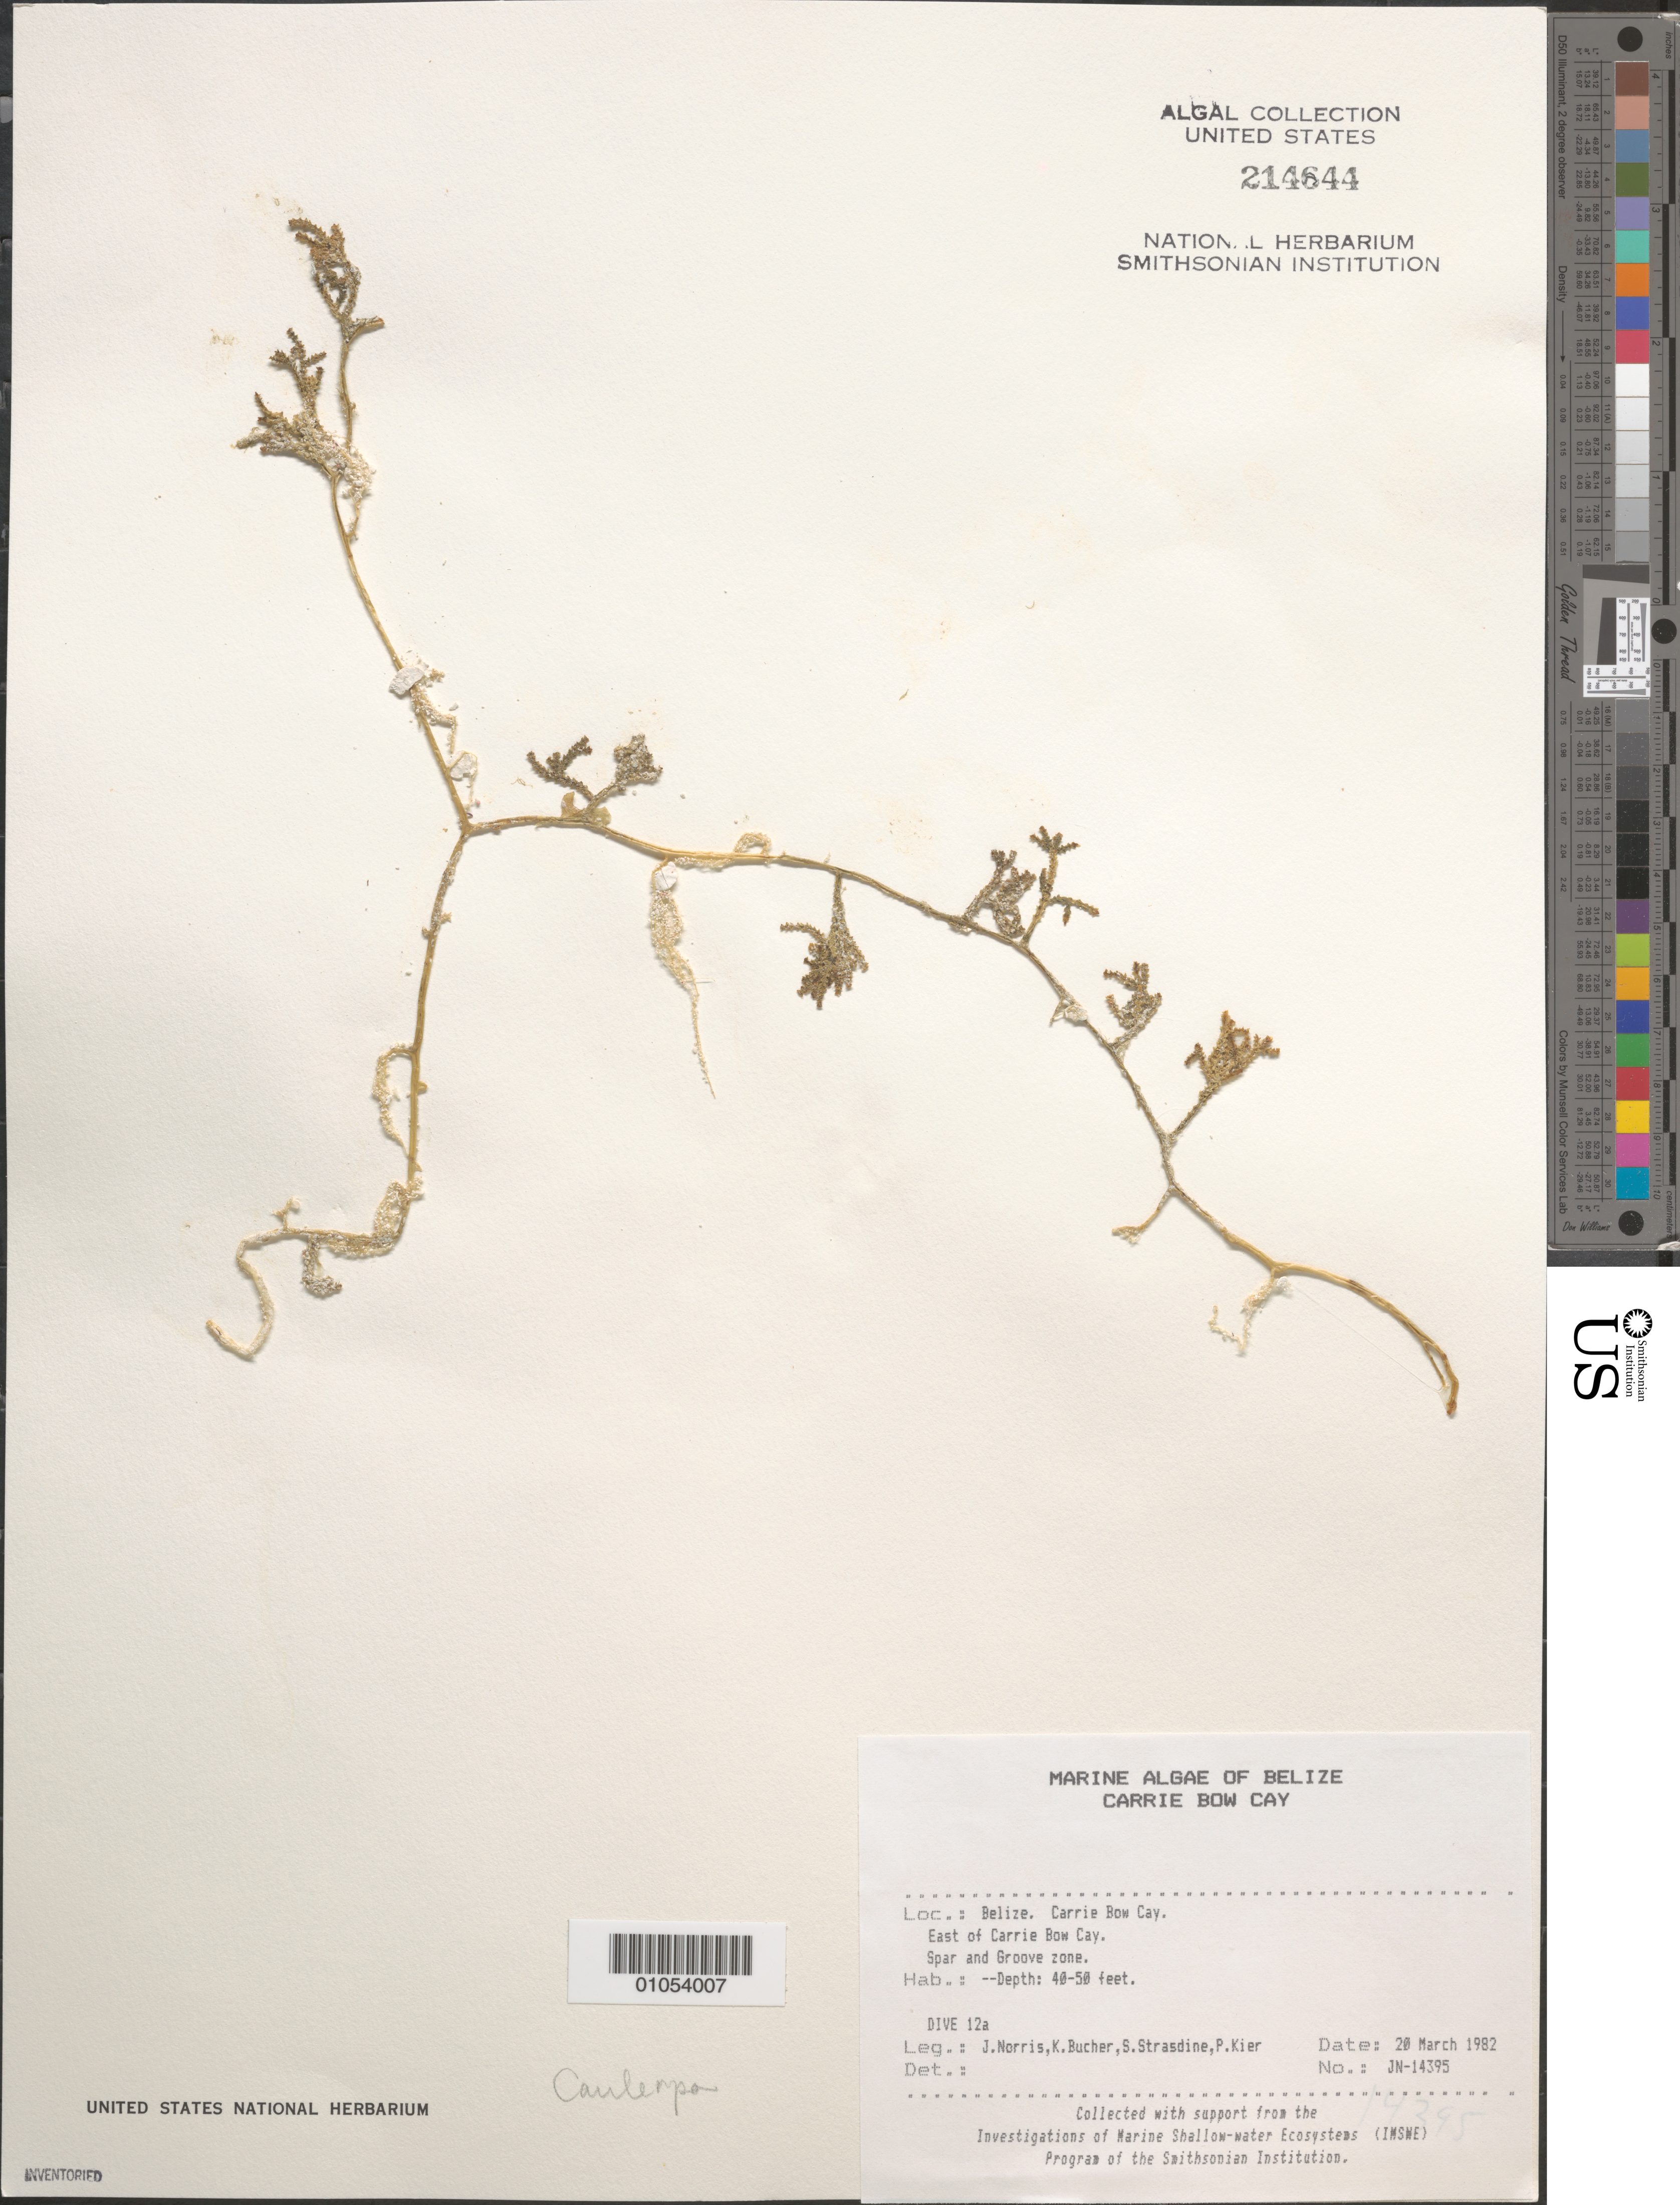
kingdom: Plantae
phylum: Chlorophyta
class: Ulvophyceae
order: Bryopsidales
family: Caulerpaceae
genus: Caulerpa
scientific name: Caulerpa sp.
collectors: J. N. Norris, K. E. Bucher, S. Strasdine & P. Kier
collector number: JN-14395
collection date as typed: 20 Mar 1982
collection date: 1982-03-20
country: Belize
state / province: Stann Creek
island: Carrie Bow Cay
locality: East of Carrie Bow Cay, spur and groove zone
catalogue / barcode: US 214644